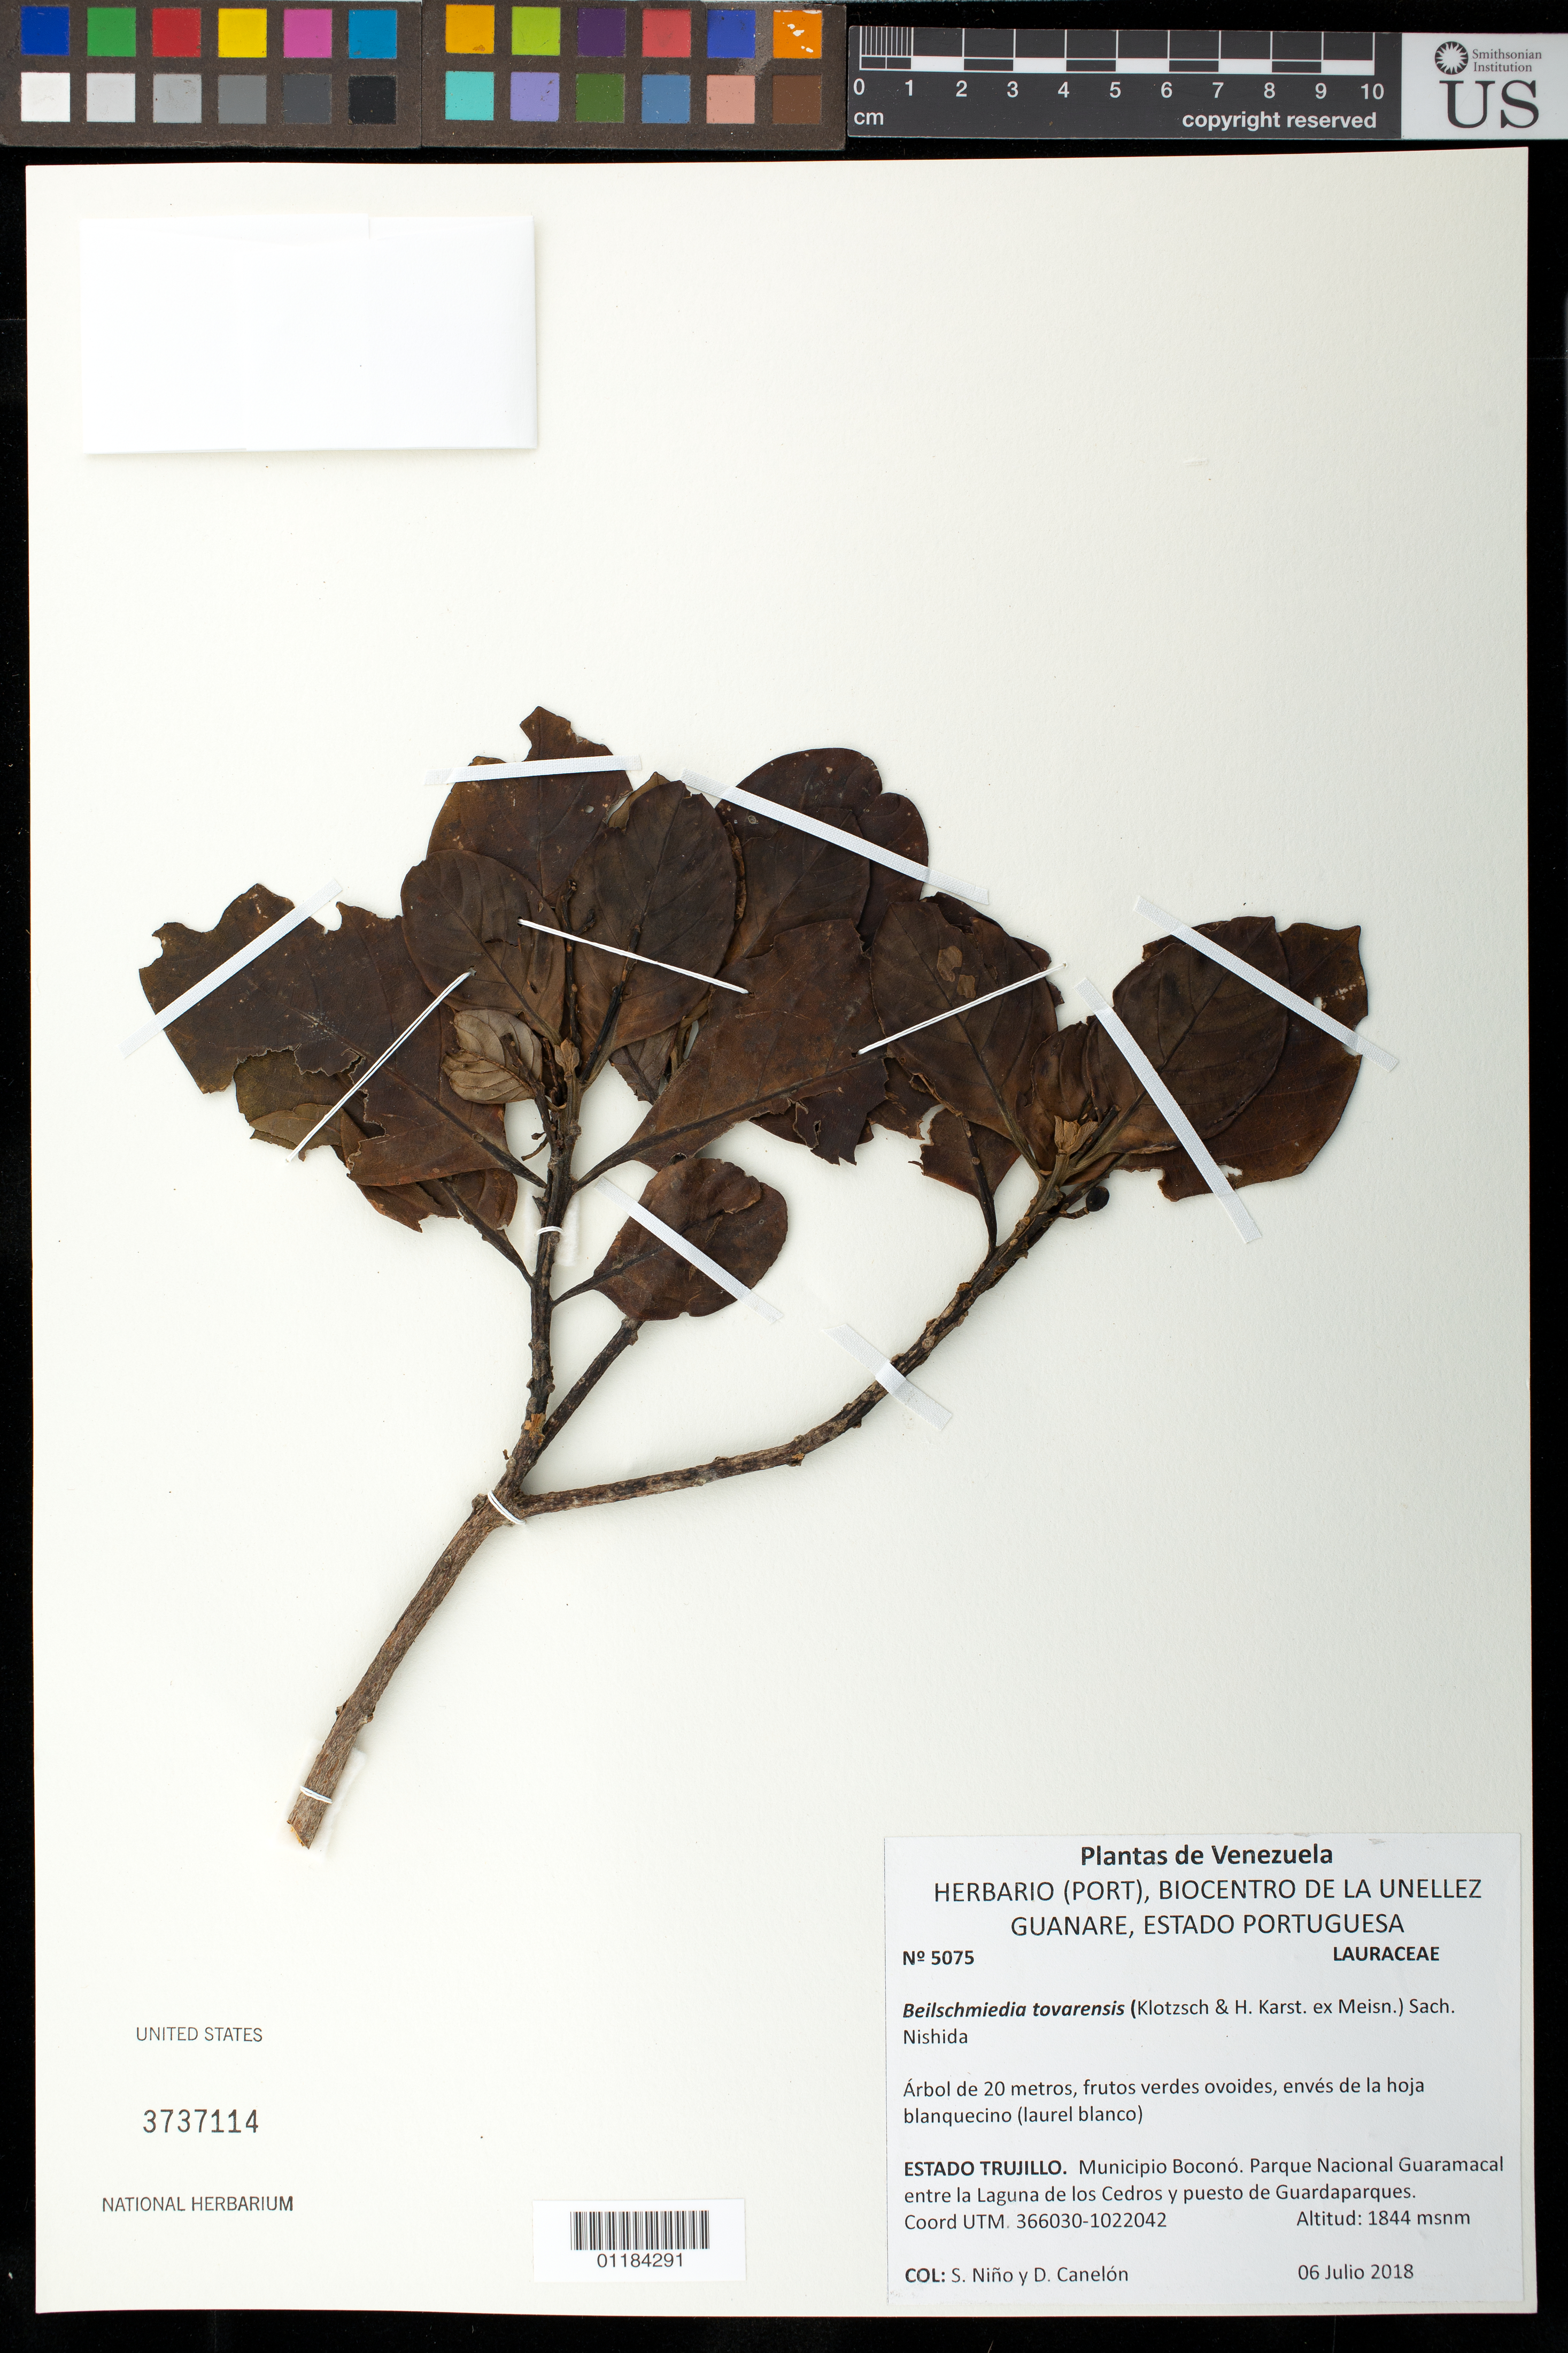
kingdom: Plantae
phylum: Tracheophyta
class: Magnoliopsida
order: Laurales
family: Lauraceae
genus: Beilschmiedia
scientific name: Beilschmiedia tovarensis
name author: (Meisn.) Sa. Nishida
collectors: S. M. Niño & D. Canelón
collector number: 5075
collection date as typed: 06 Julio 2018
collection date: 2018-07-06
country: Venezuela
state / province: Trujillo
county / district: Boconó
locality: Parque Nacional Guaramacal entre la Laguna de los Cedros y puesto de Guadaparques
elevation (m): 1849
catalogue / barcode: US 3737114